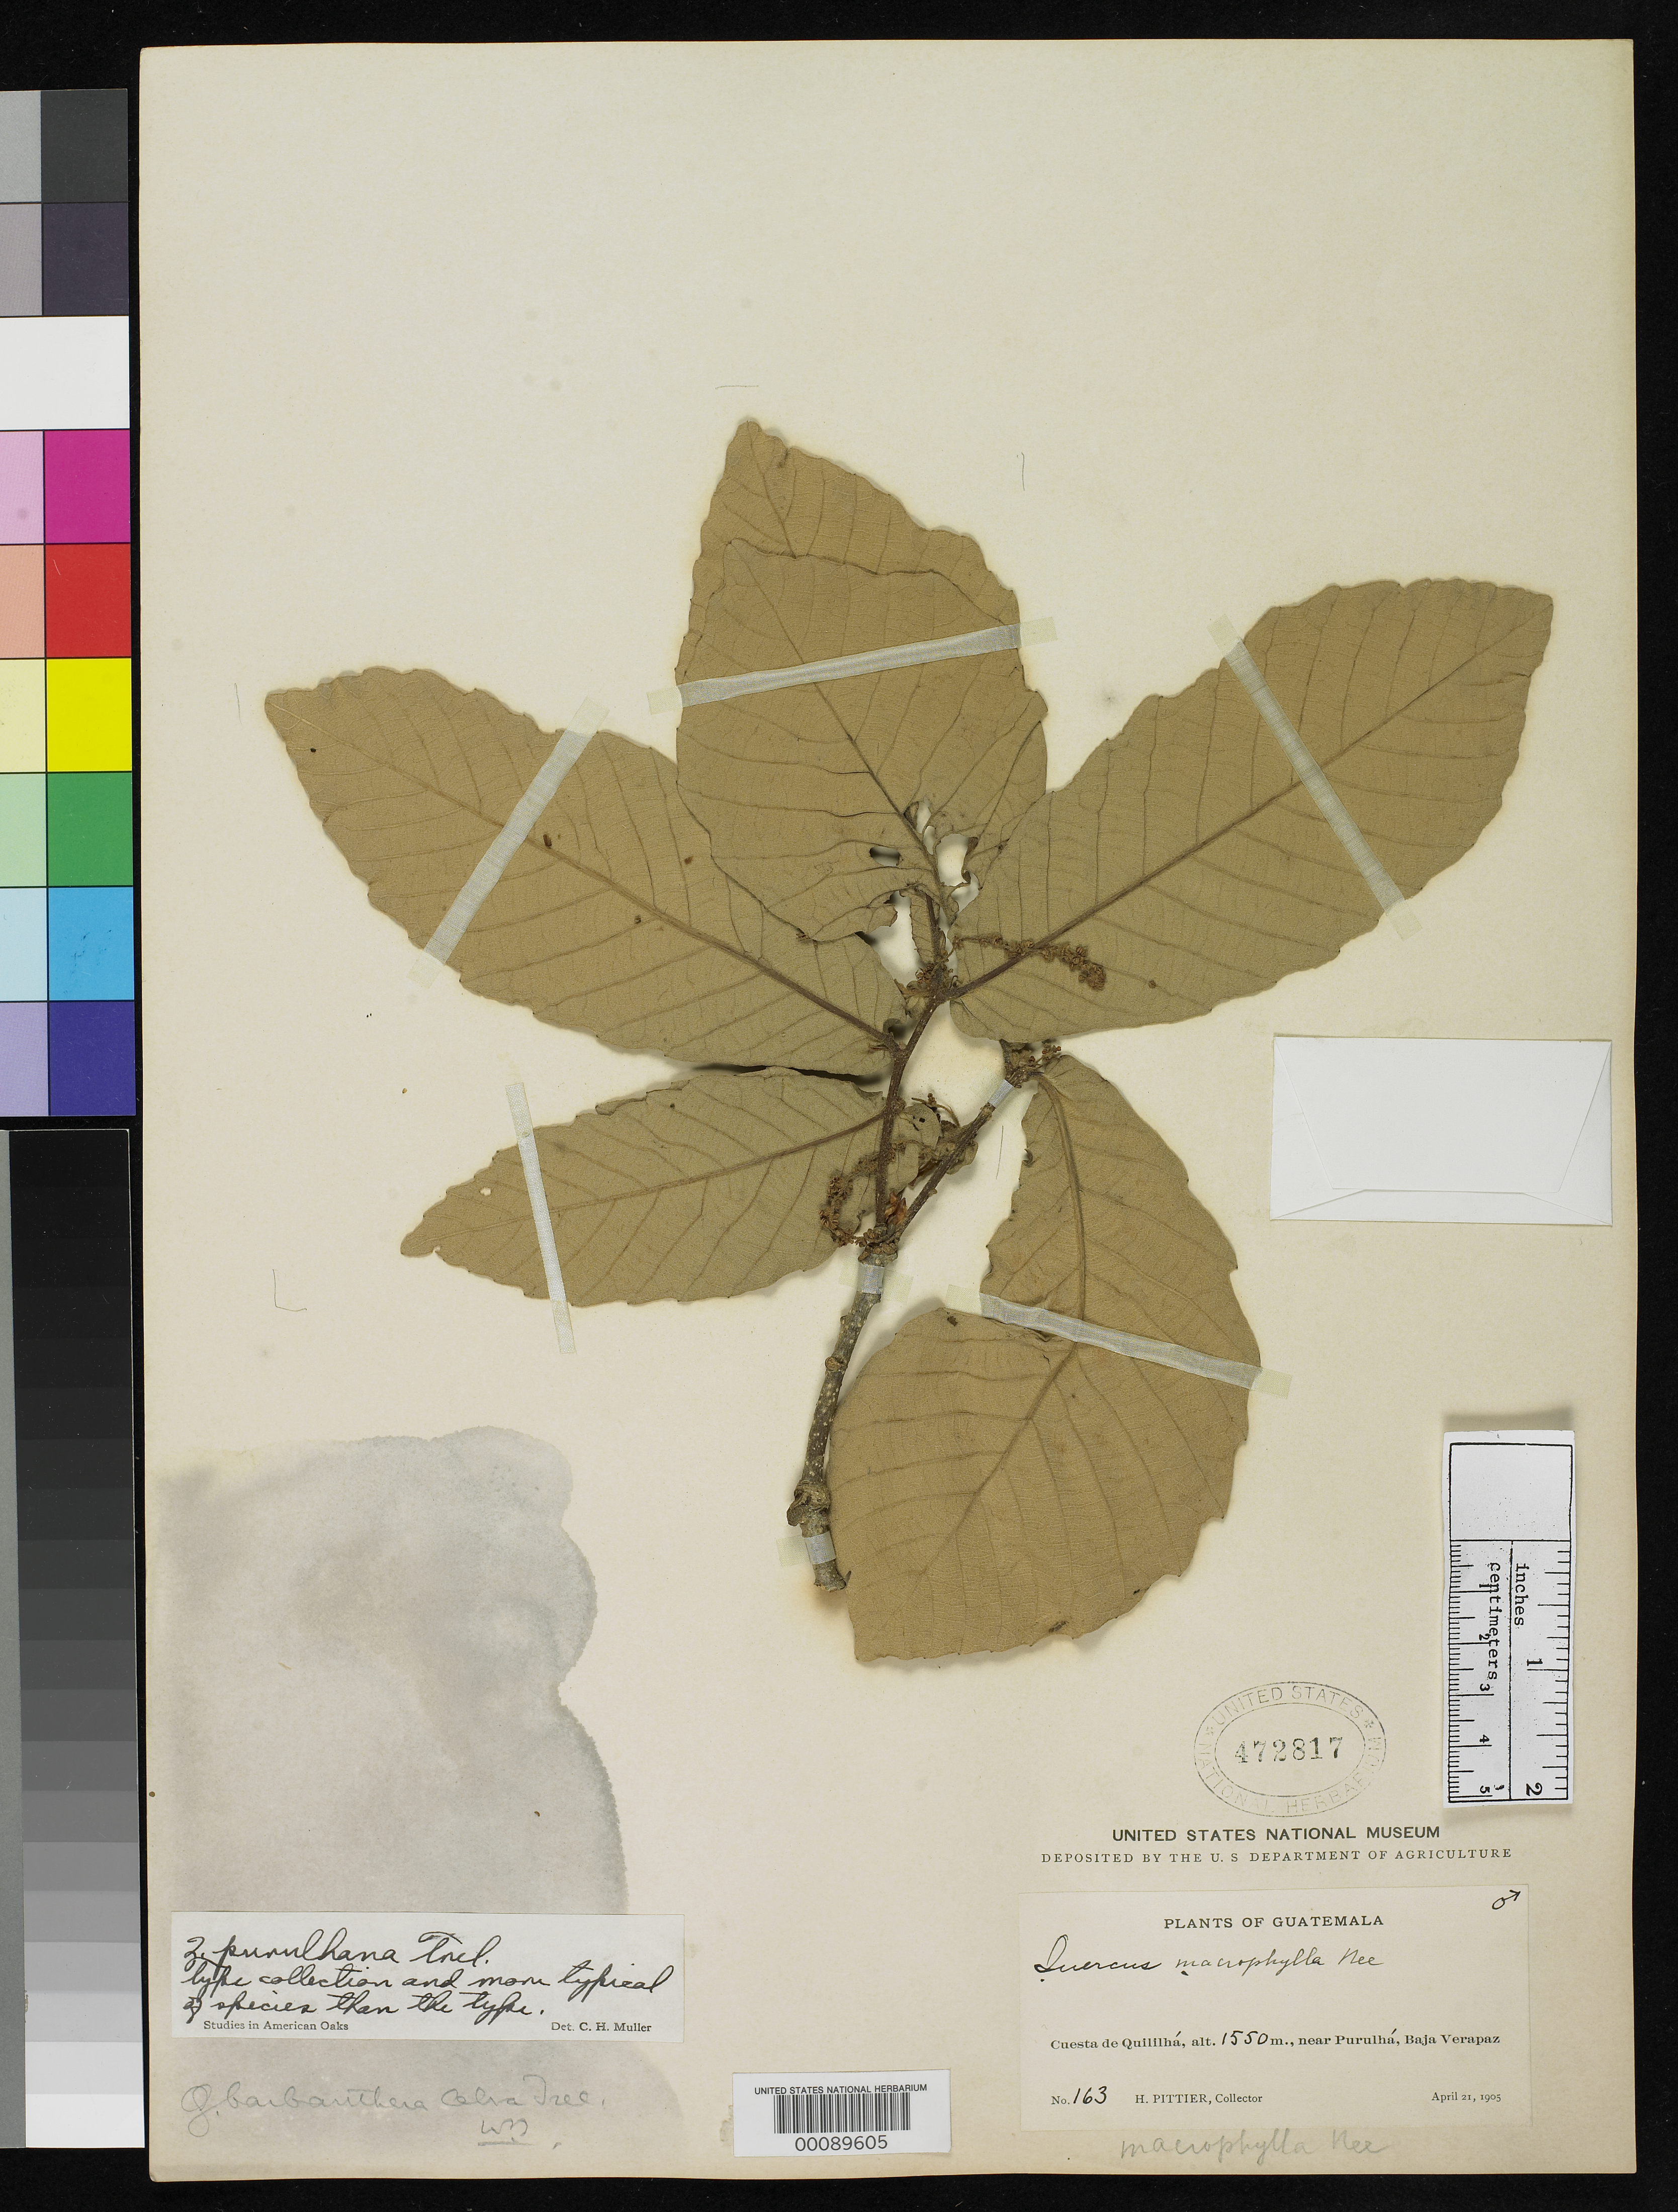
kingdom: Plantae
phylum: Tracheophyta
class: Magnoliopsida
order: Fagales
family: Fagaceae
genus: Quercus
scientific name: Quercus purulhana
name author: Trel.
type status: Isotype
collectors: H. F. Pittier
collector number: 163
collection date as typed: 21 Apr 1905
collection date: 1905-04-21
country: Guatemala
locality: Quililha, near Purulka.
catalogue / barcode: US 472817